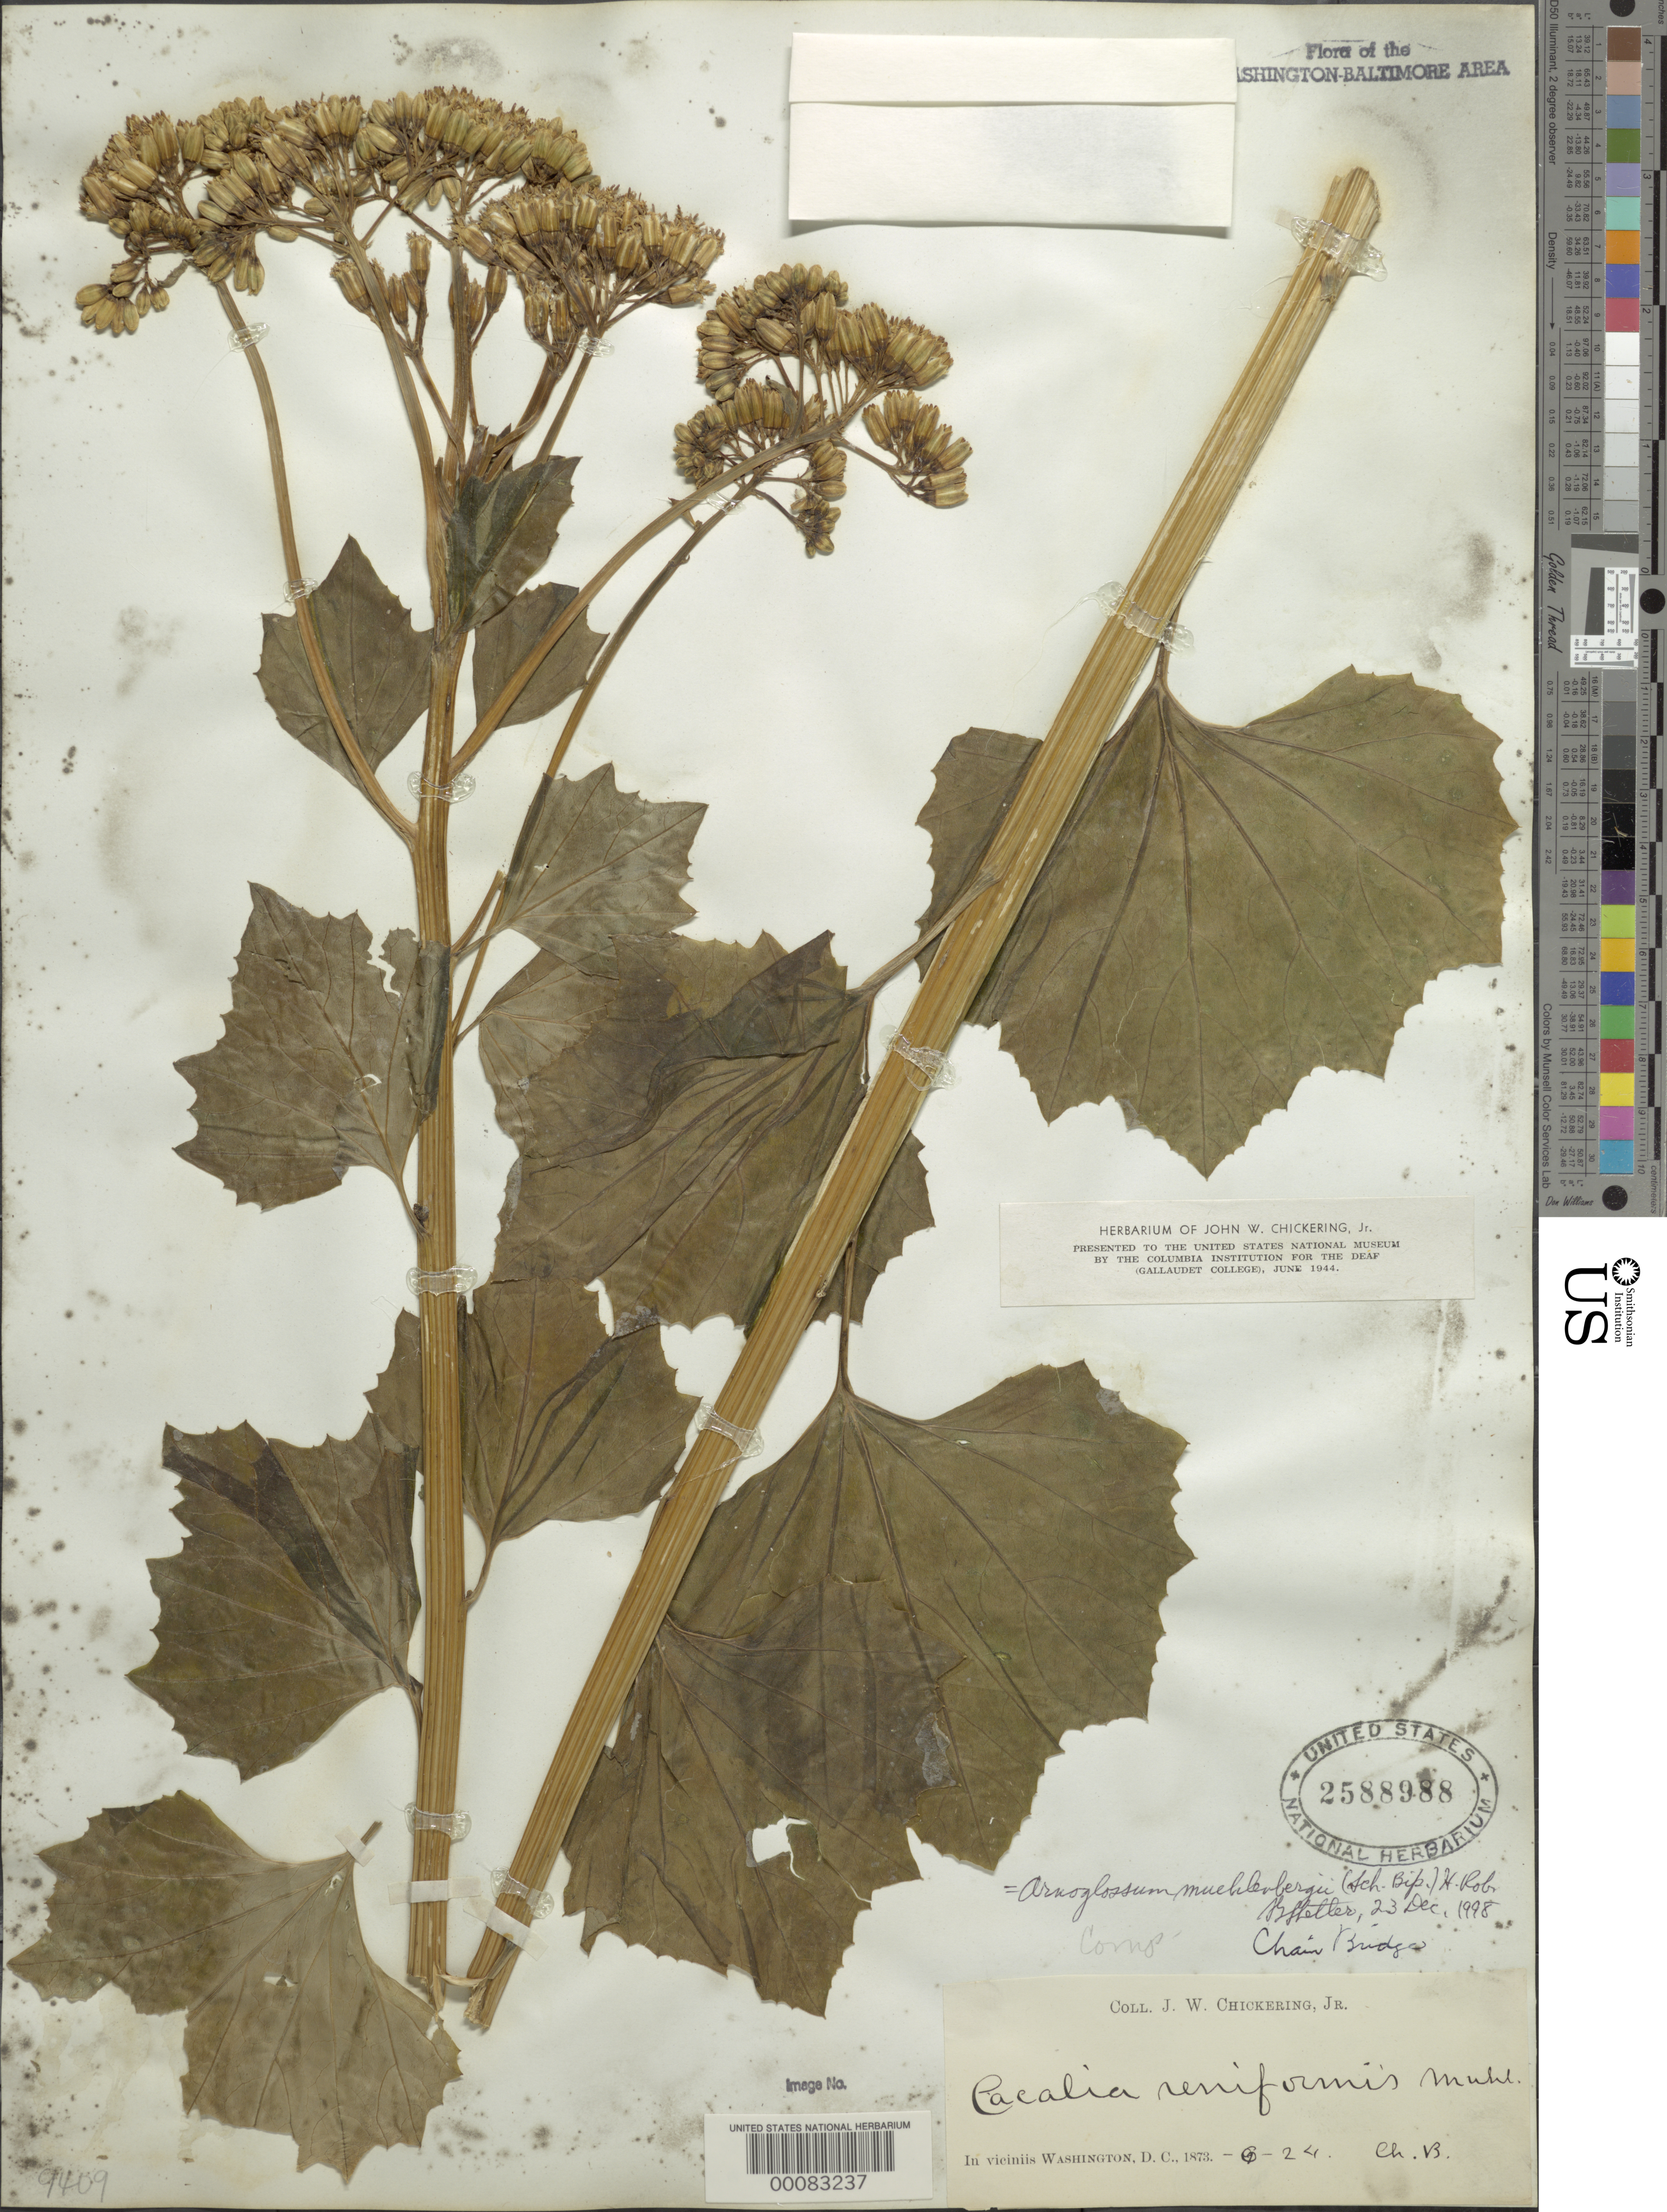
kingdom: Plantae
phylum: Tracheophyta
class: Magnoliopsida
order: Asterales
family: Asteraceae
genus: Arnoglossum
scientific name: Arnoglossum reniforme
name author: (Hook.) H. Rob.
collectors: J. Chickering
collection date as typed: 24 Jun 1924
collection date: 1924-06-24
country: United States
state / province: District of Columbia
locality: Chain Bridge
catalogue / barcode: US 2588988